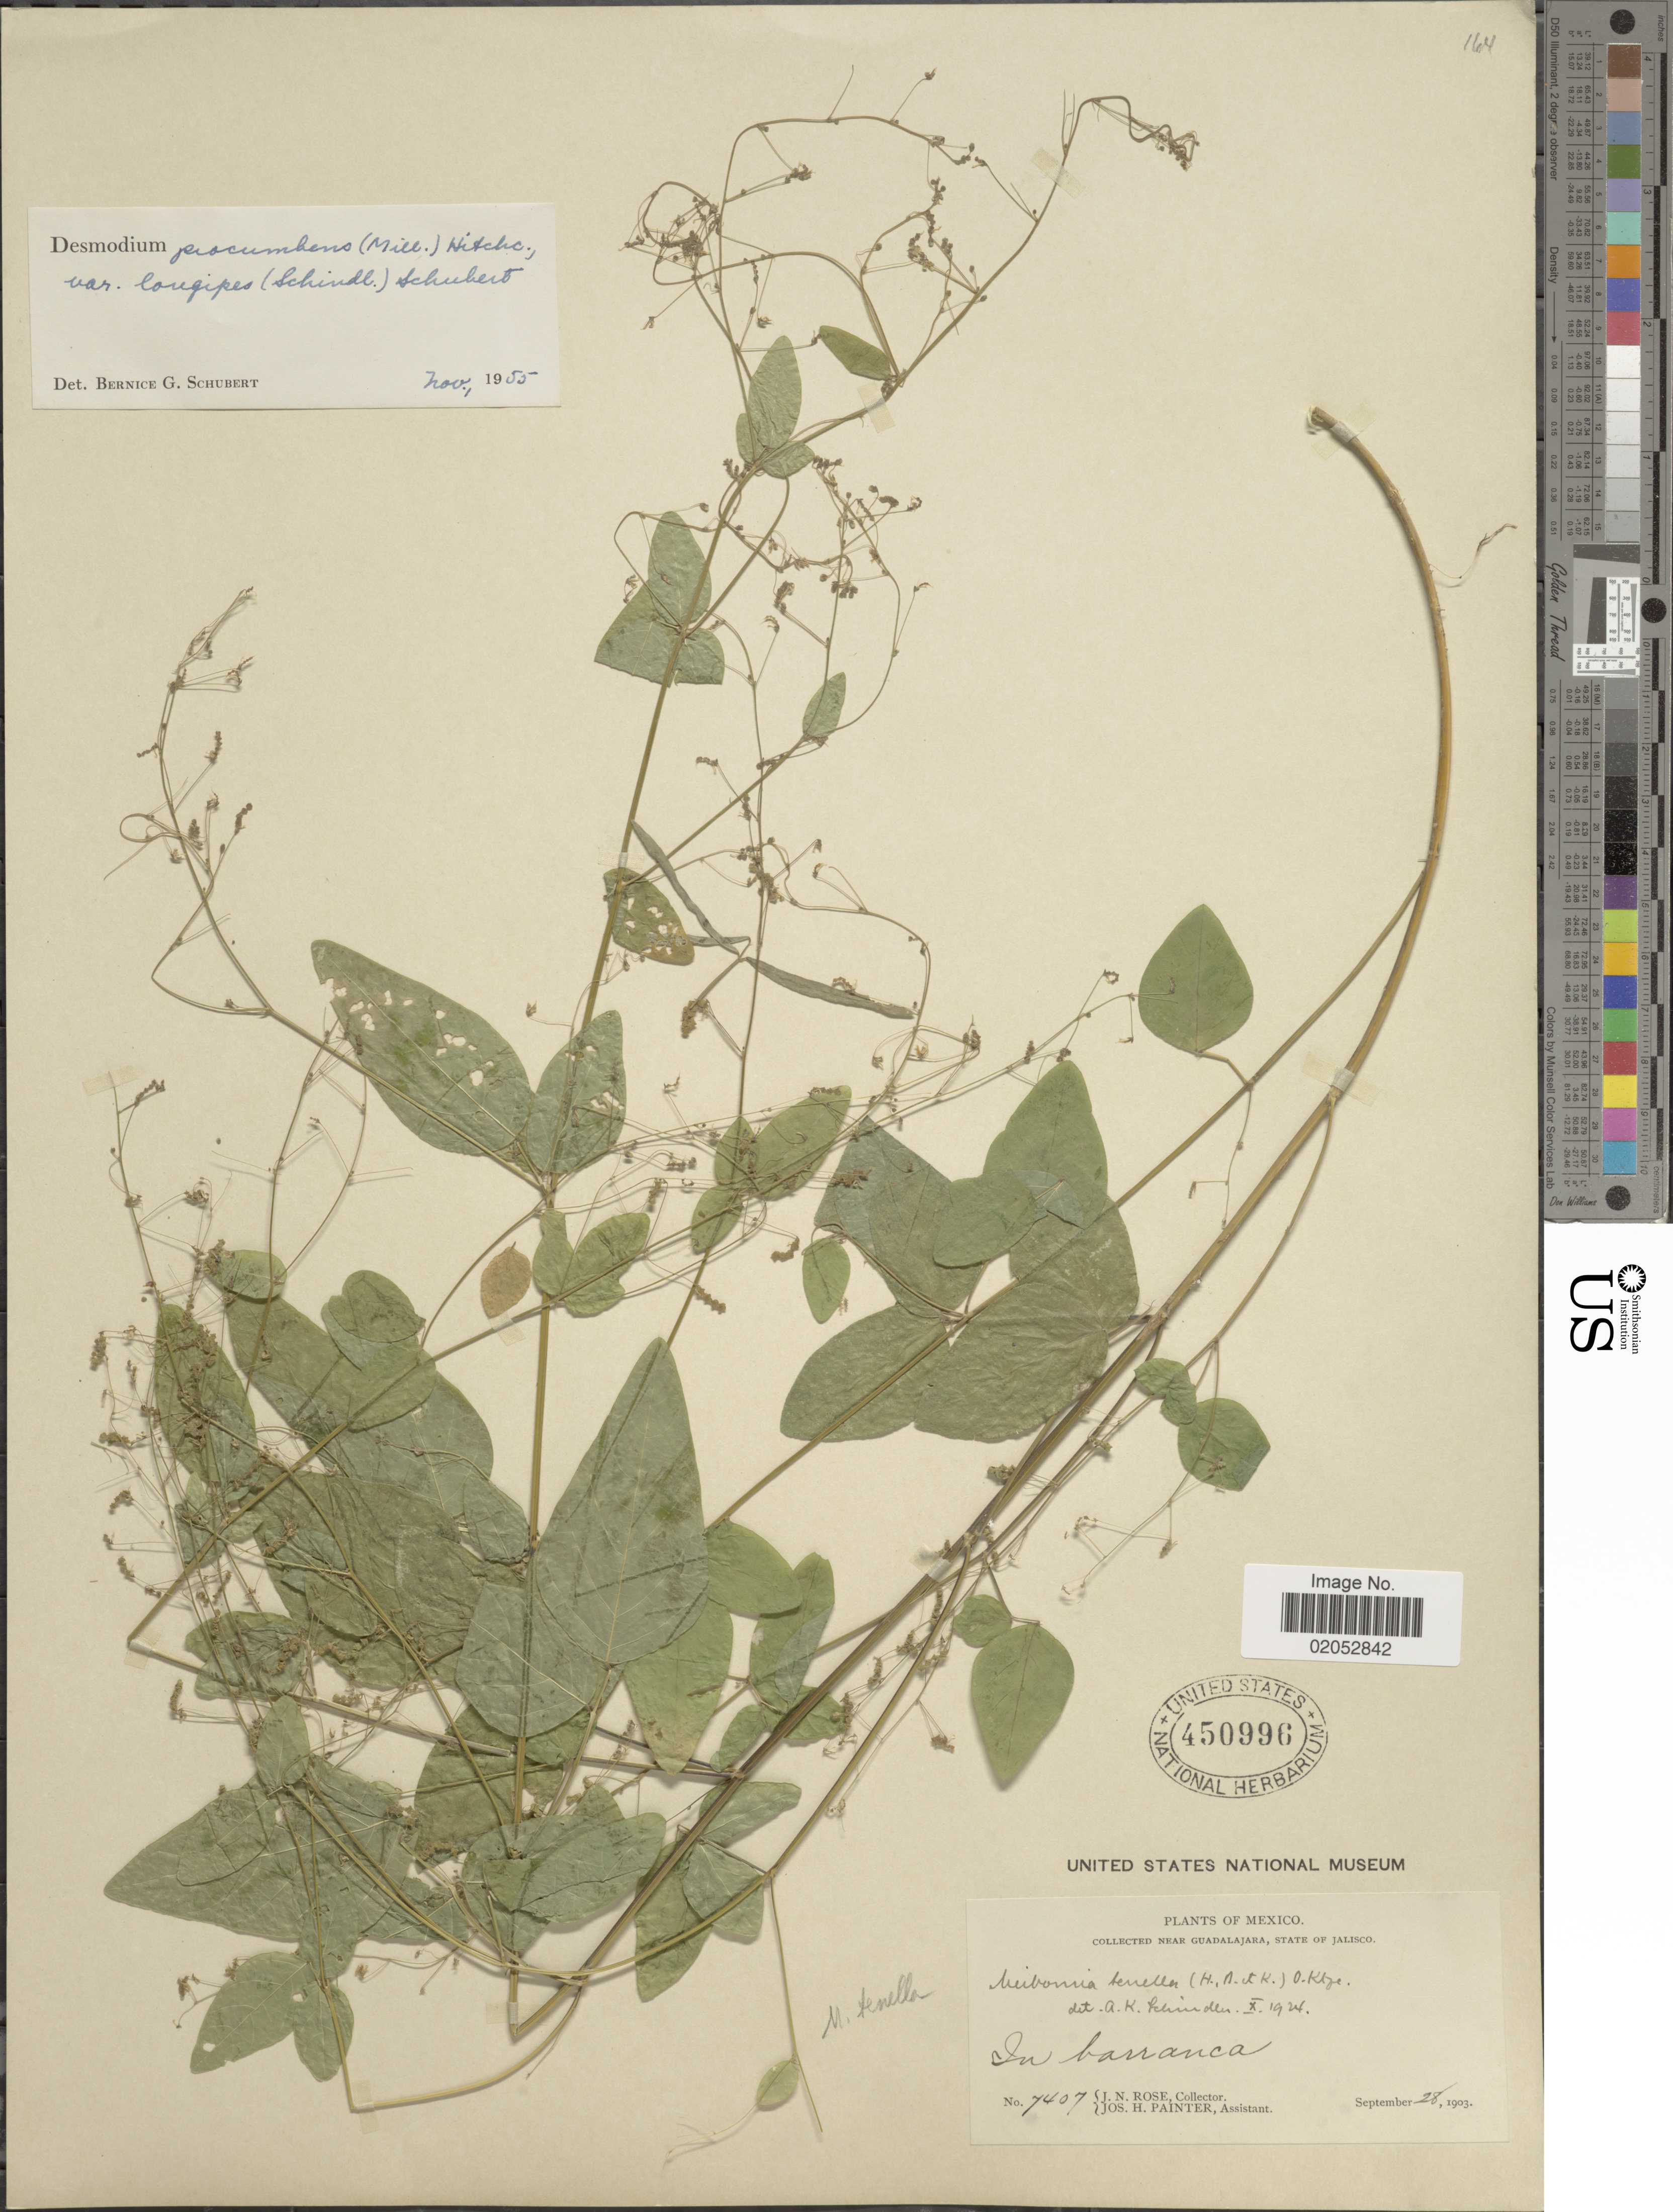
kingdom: Plantae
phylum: Tracheophyta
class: Magnoliopsida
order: Fabales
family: Fabaceae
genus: Desmodium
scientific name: Desmodium procumbens var. longipes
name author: (Schindl.) B.G. Schub.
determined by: Schubert, Bernice G.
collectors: J. N. Rose & J. H. Painter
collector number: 7407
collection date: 1903-09-28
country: Mexico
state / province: Jalisco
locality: Near Guadalajara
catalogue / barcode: US 450996